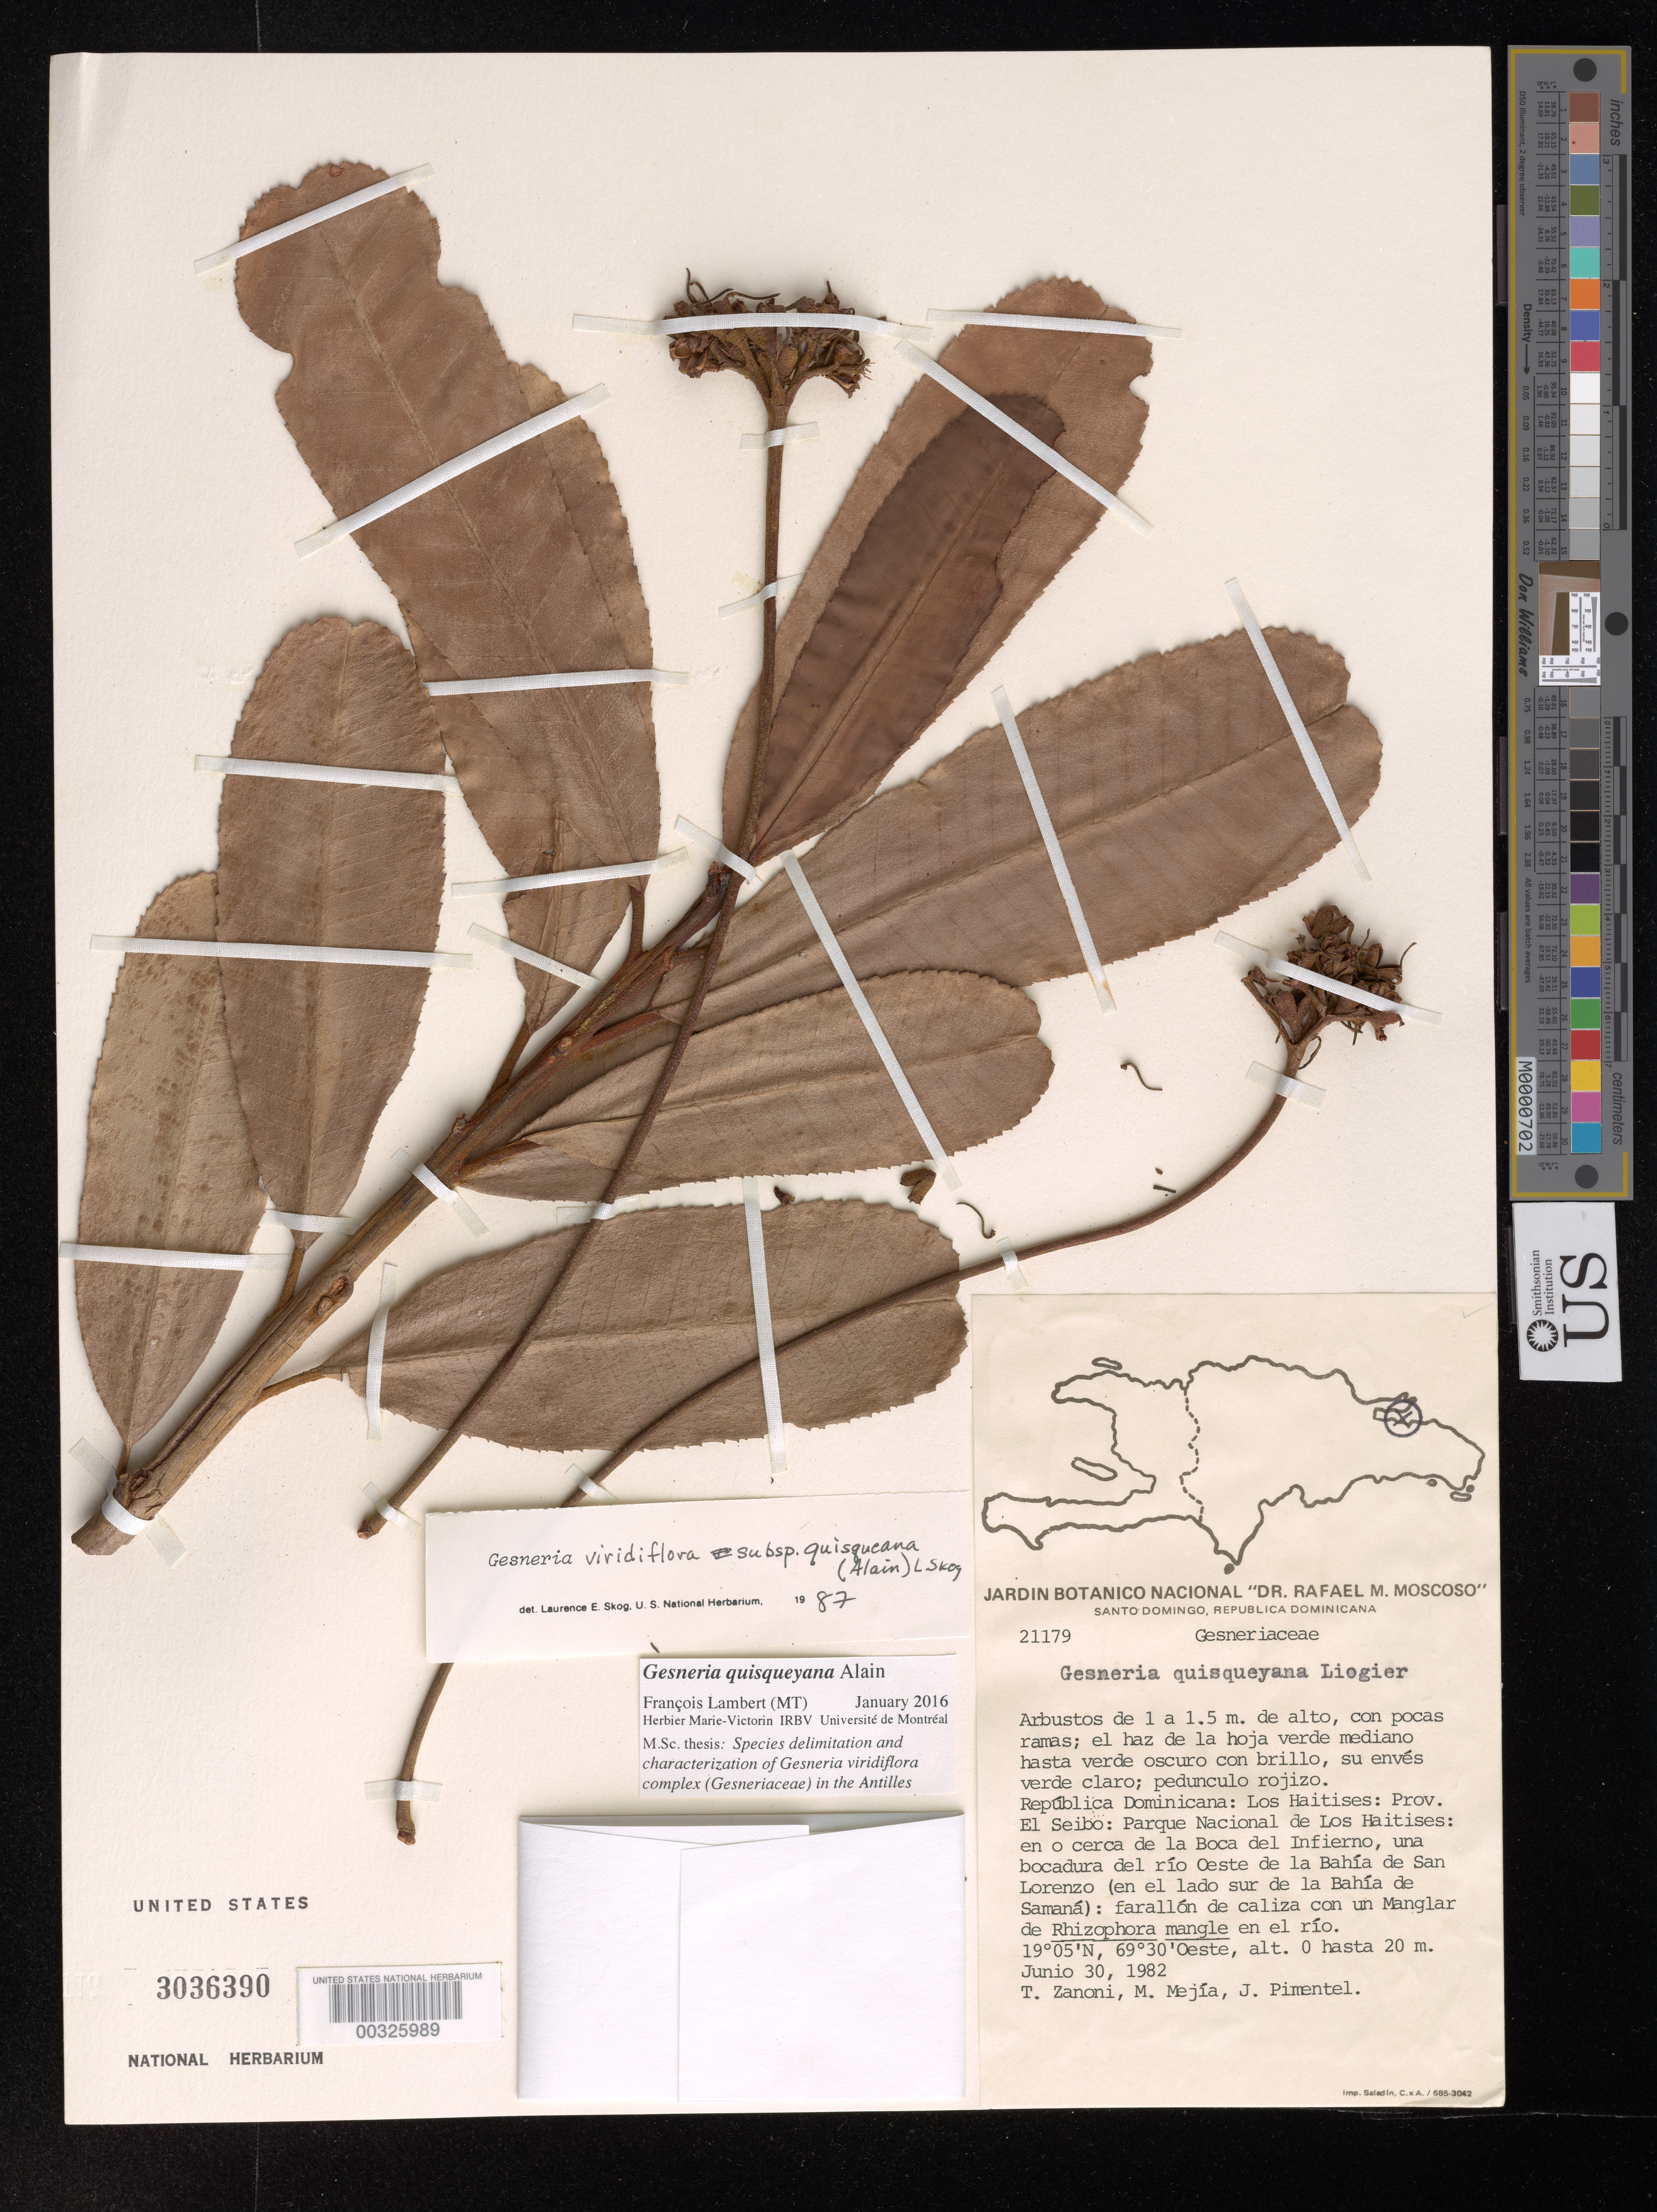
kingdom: Plantae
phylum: Tracheophyta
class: Magnoliopsida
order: Lamiales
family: Gesneriaceae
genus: Gesneria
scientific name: Gesneria quisqueyana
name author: Alain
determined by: Lambert, Francois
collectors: T. A. Zanoni, M. Mejia & J. Pimentel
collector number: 21179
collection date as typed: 30 Jun 1982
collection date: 1982-06-30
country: Dominican Republic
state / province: El Seibo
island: Hispaniola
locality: Los Haitises, Parque Nacional de Los Haitises, ...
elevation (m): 0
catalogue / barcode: US 3036390